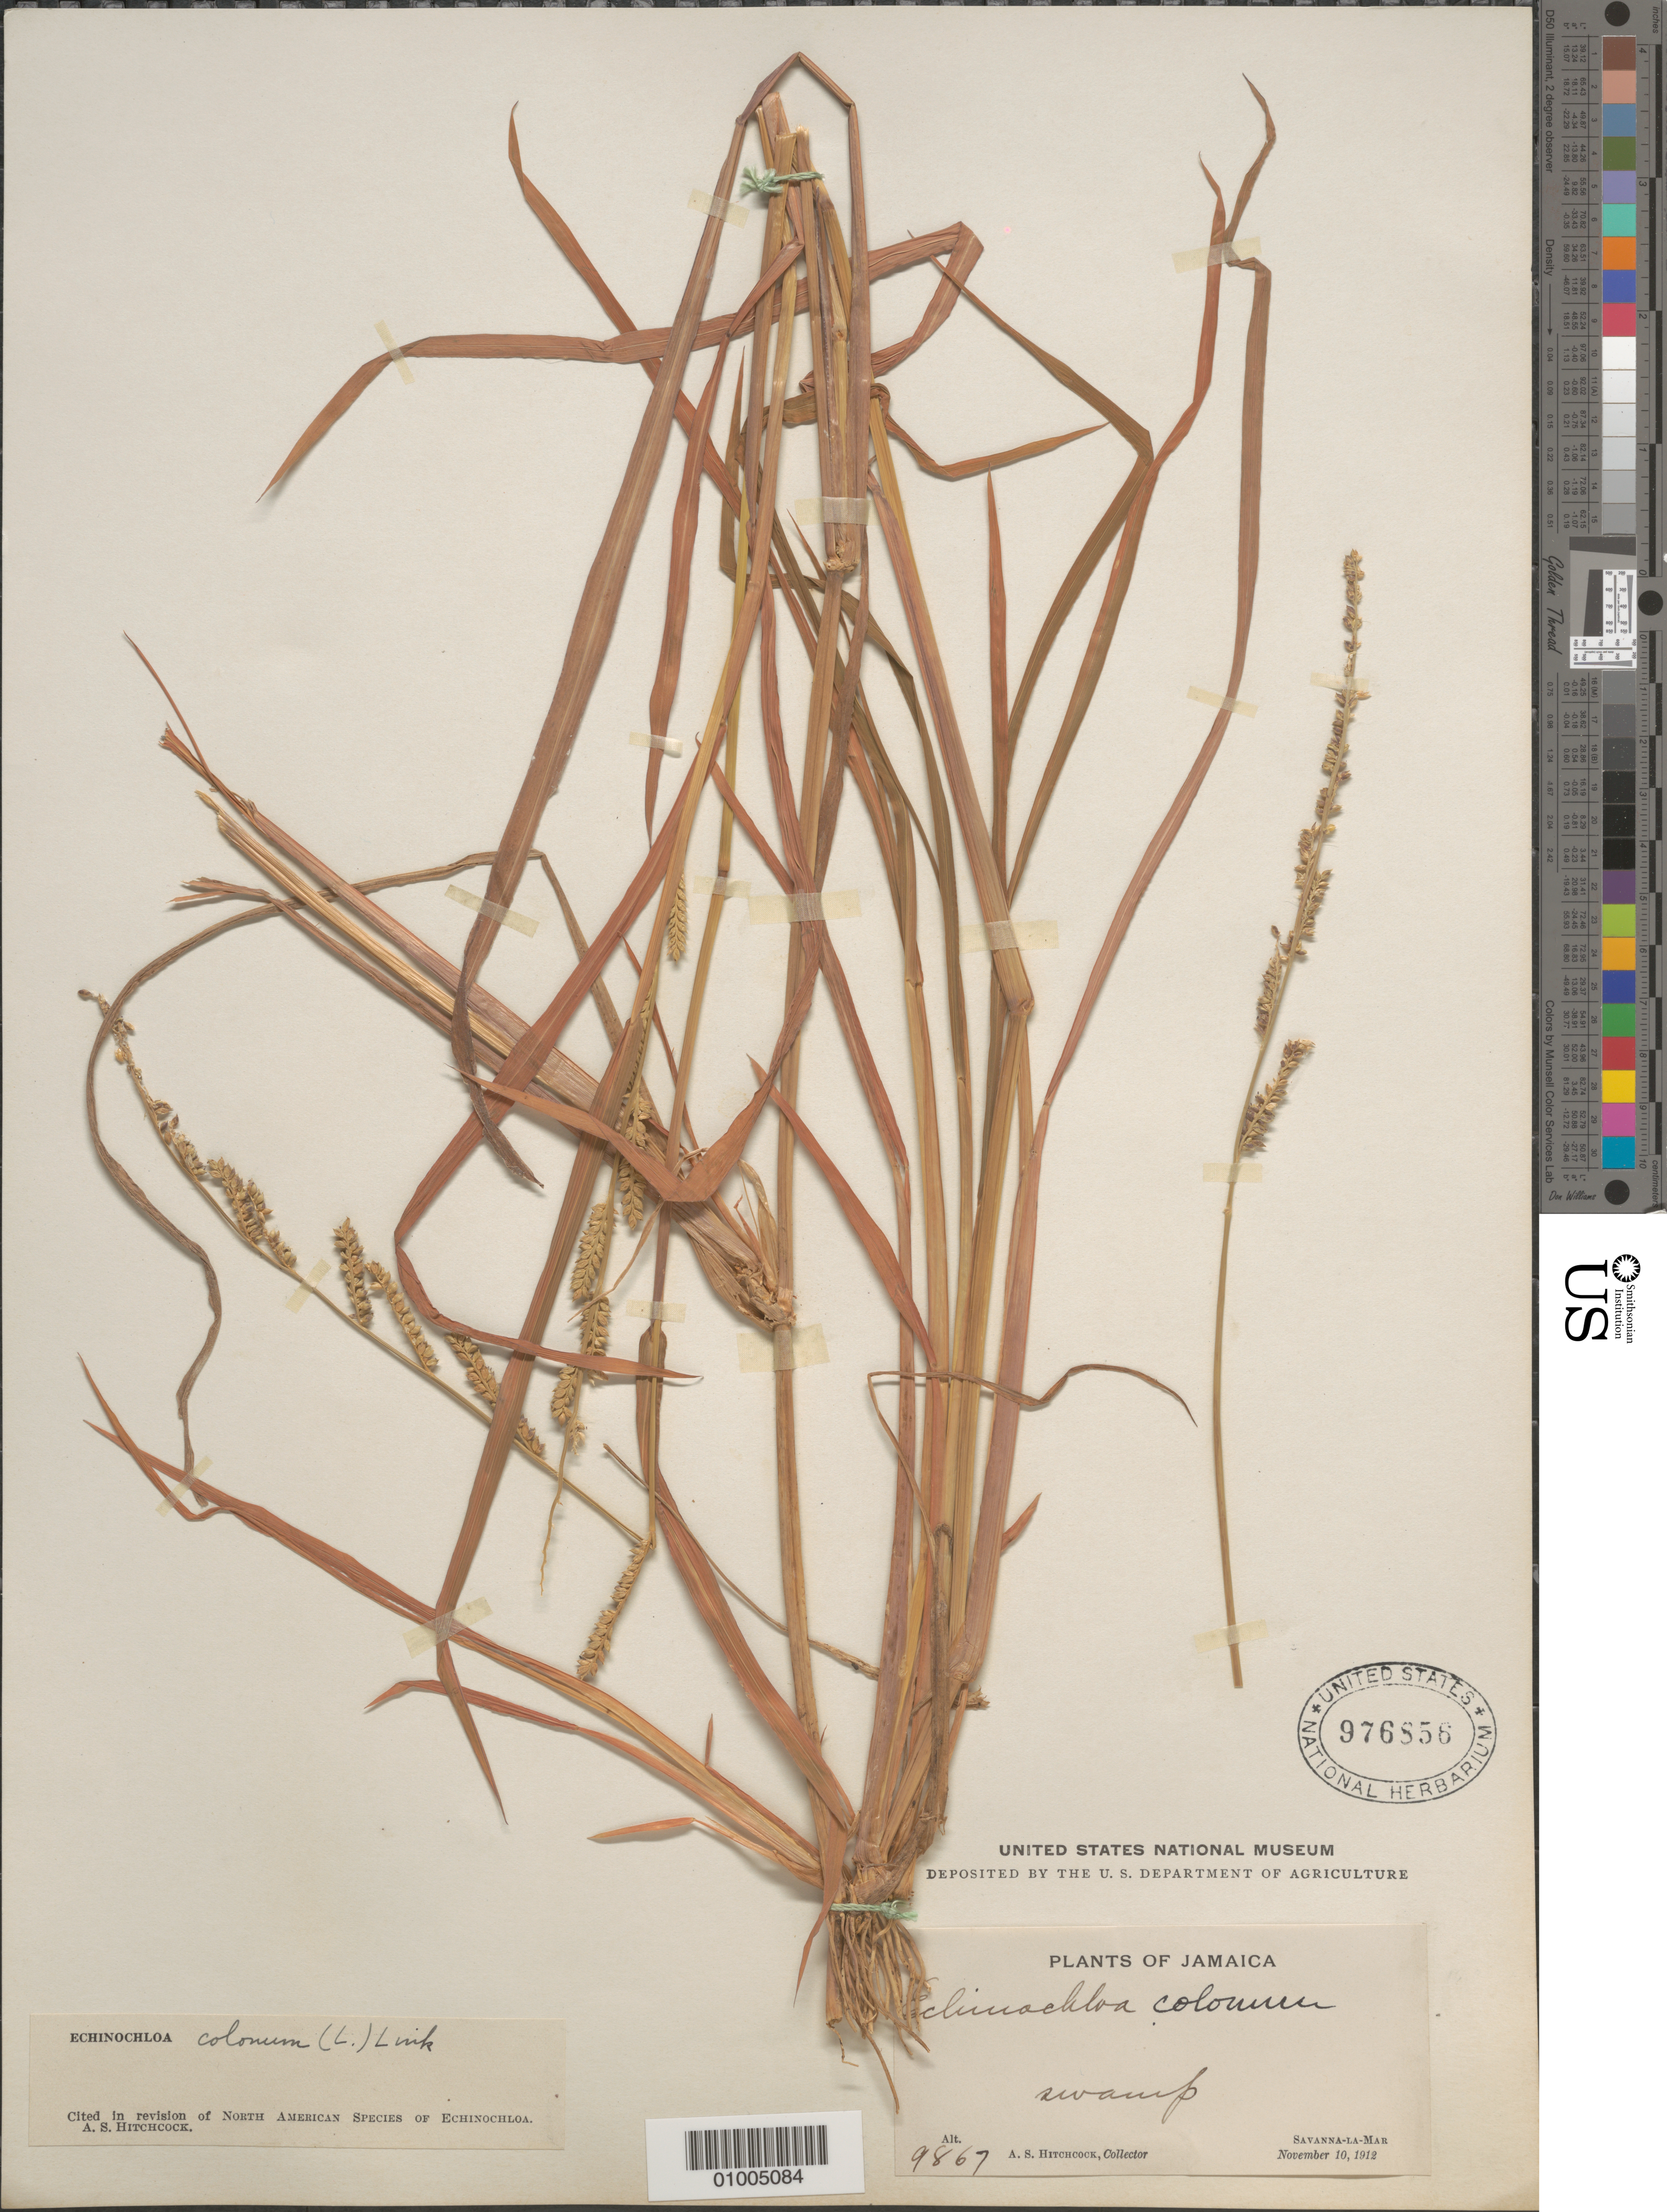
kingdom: Plantae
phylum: Tracheophyta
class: Liliopsida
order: Poales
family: Poaceae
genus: Echinochloa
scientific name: Echinochloa colona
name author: (L.) Link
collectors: A. S. Hitchcock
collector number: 9867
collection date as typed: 12 Oct 1912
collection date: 1912-10-12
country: Jamaica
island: Jamaica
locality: Swamp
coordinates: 0 N, 0 E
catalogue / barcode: US 976856